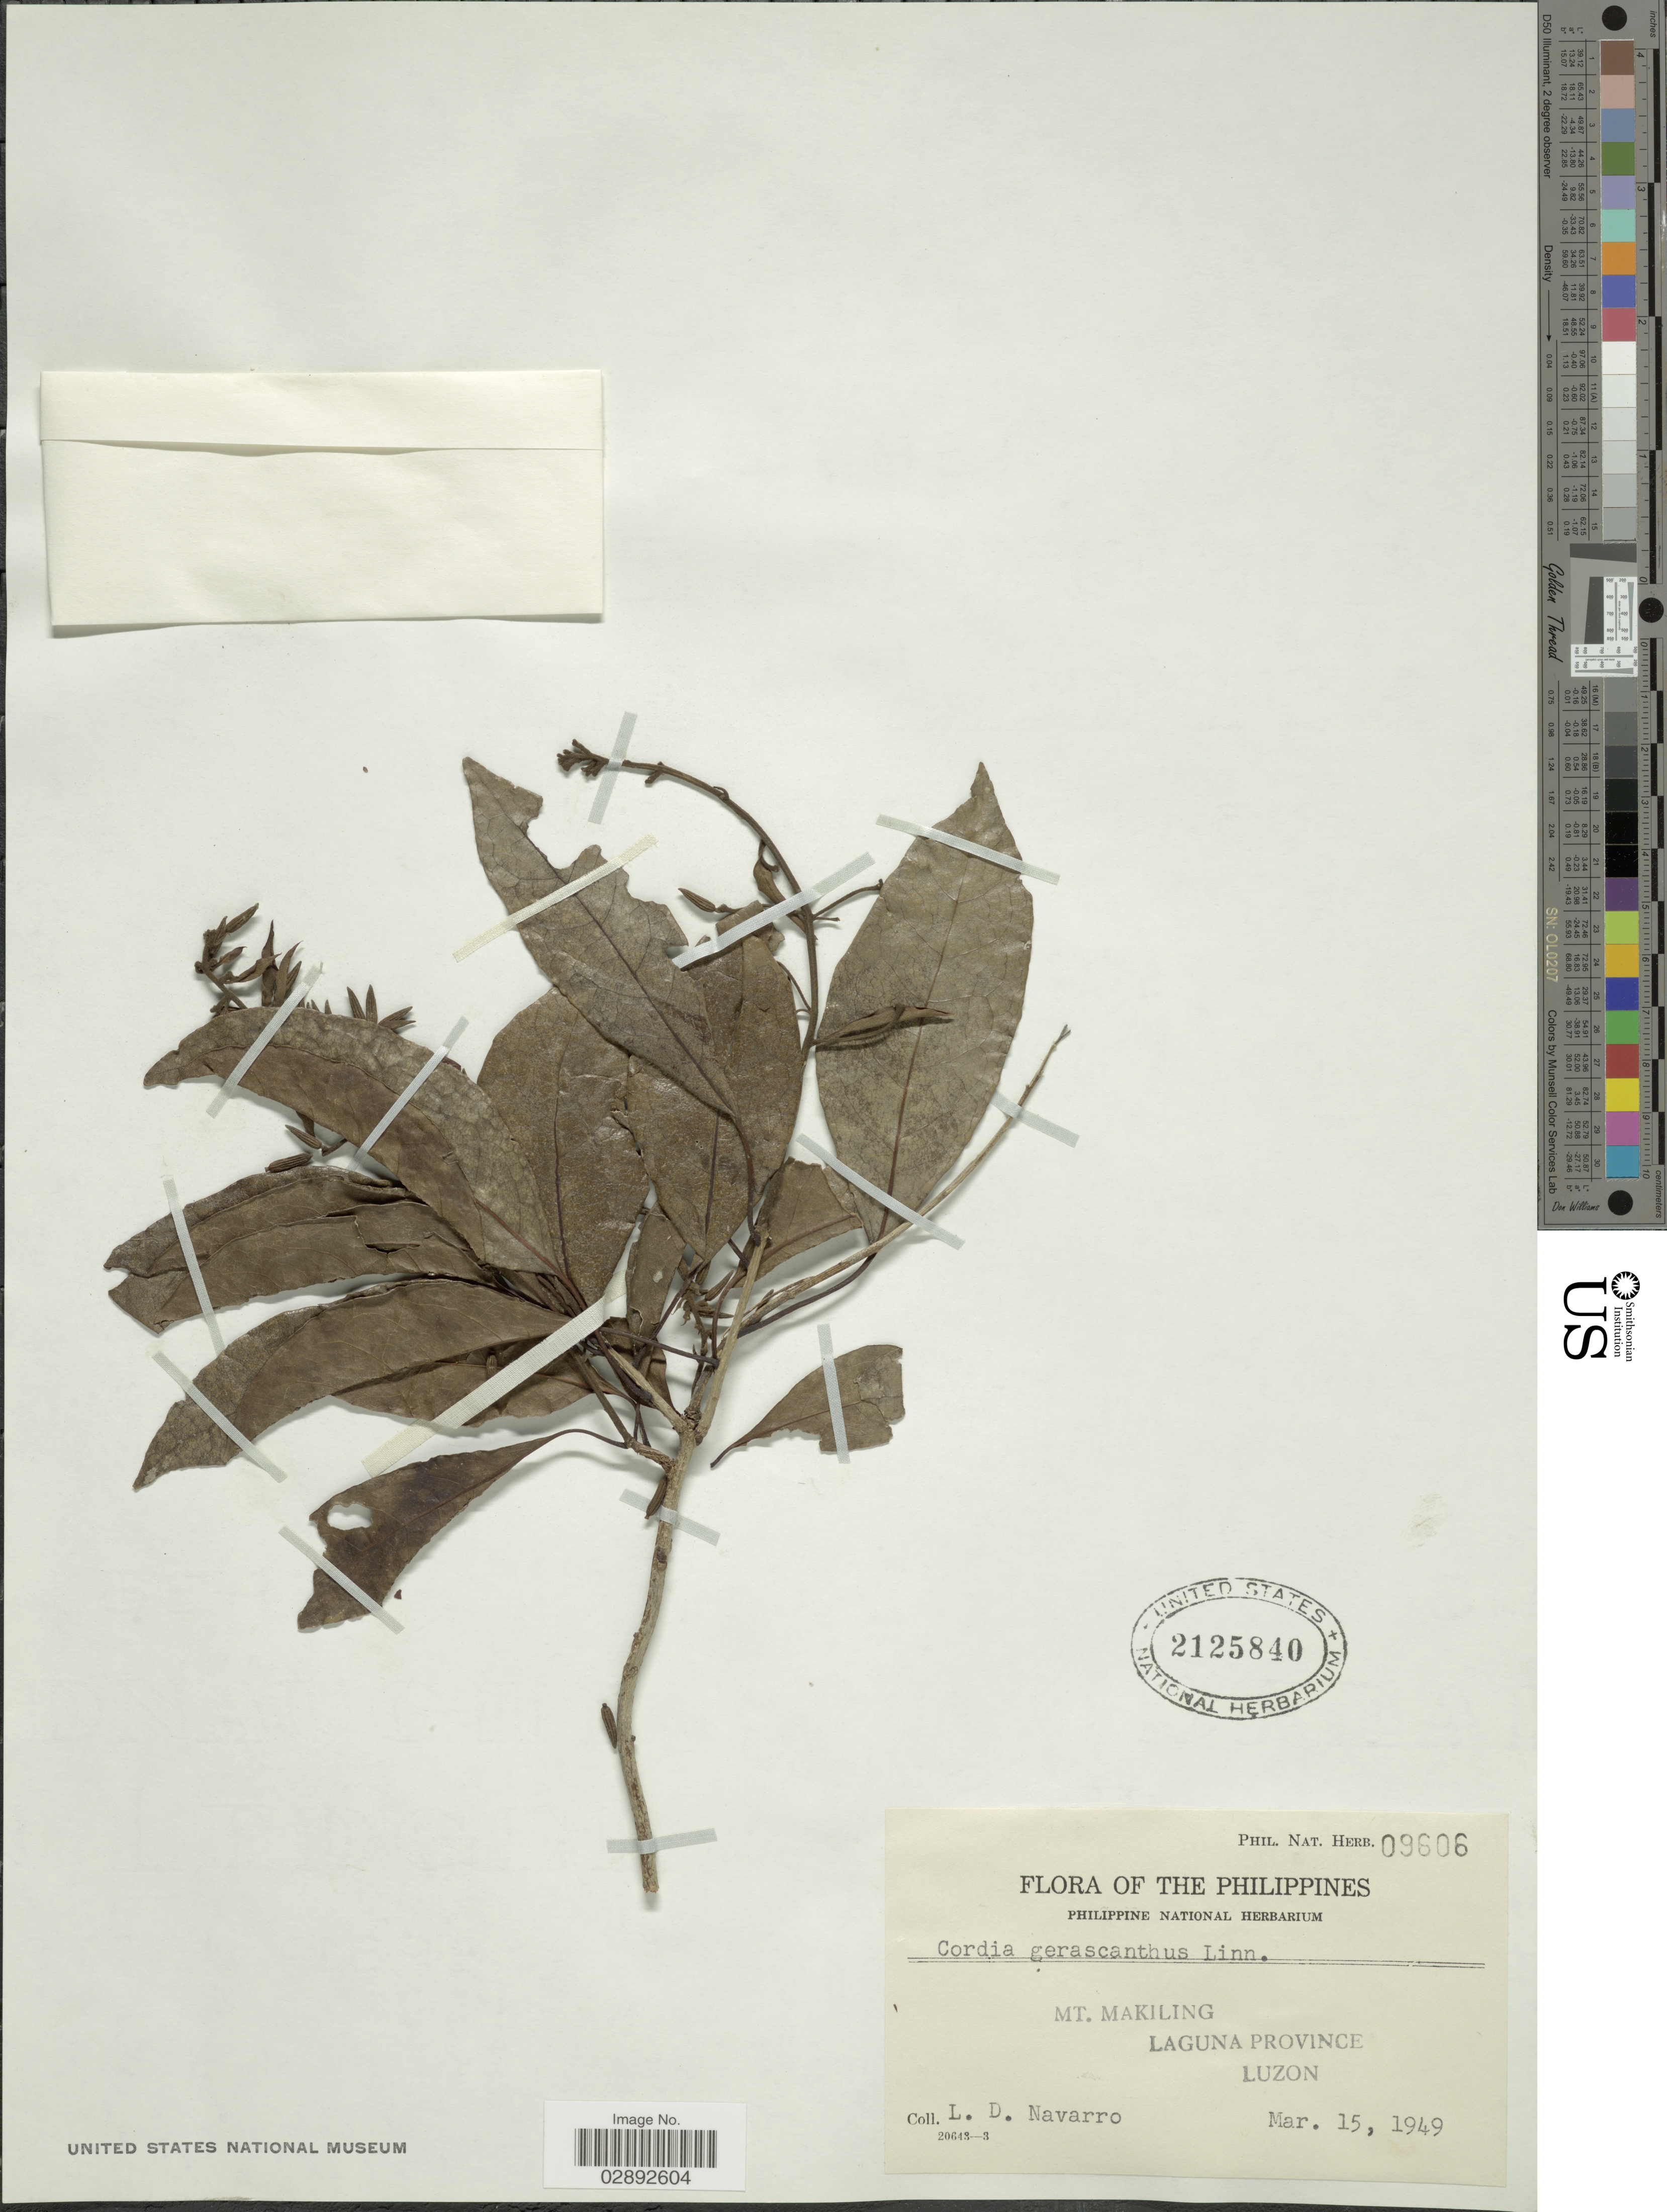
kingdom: Plantae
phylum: Tracheophyta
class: Magnoliopsida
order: Boraginales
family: Cordiaceae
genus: Cordia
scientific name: Cordia gerascanthus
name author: L.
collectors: L. Navarro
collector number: Phil. Nat. Herb. 09606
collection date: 1949-03-15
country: Philippines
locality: Mt. Makiling. Laguna Province. Luzon.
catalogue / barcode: US 2125840